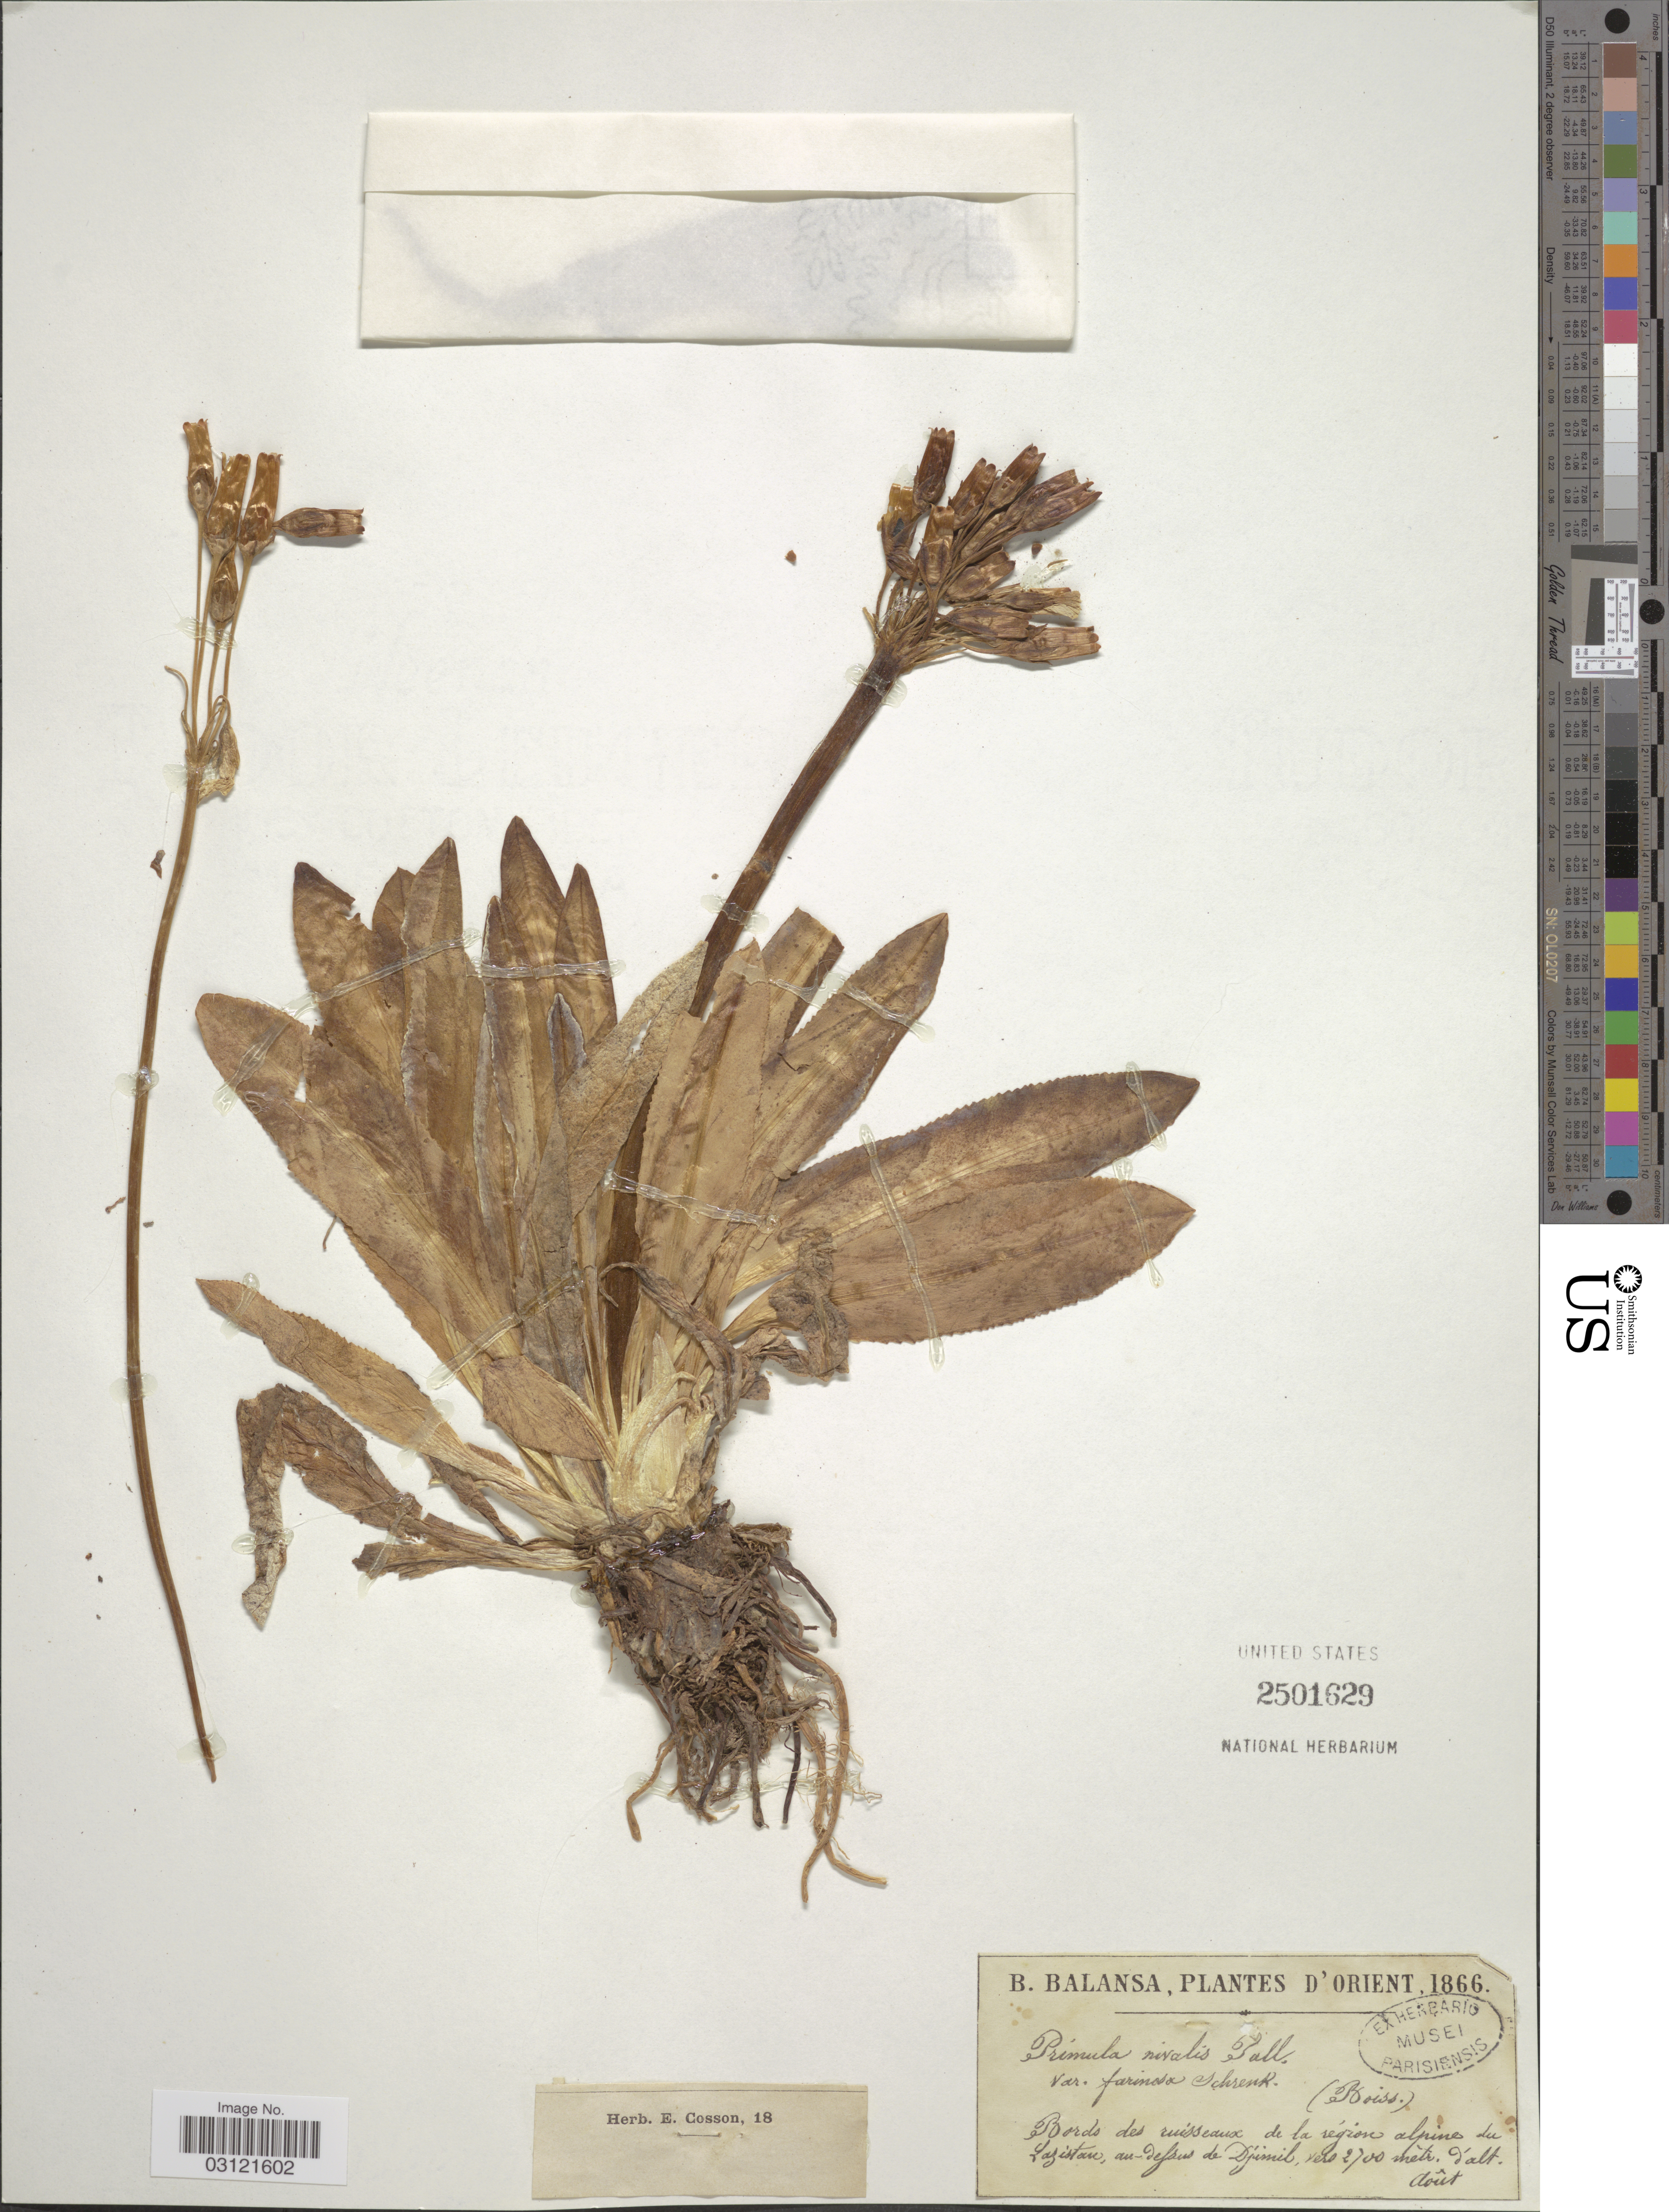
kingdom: Plantae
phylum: Tracheophyta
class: Magnoliopsida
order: Ericales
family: Primulaceae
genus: Primula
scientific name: Primula nivalis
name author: Pall.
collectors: B. Balansa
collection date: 1866-08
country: Turkey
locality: D'Orient, Bords des ruisseaux de la région alpine du Lazistan, au dessus de Djimil.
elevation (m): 2700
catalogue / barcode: US 2501629